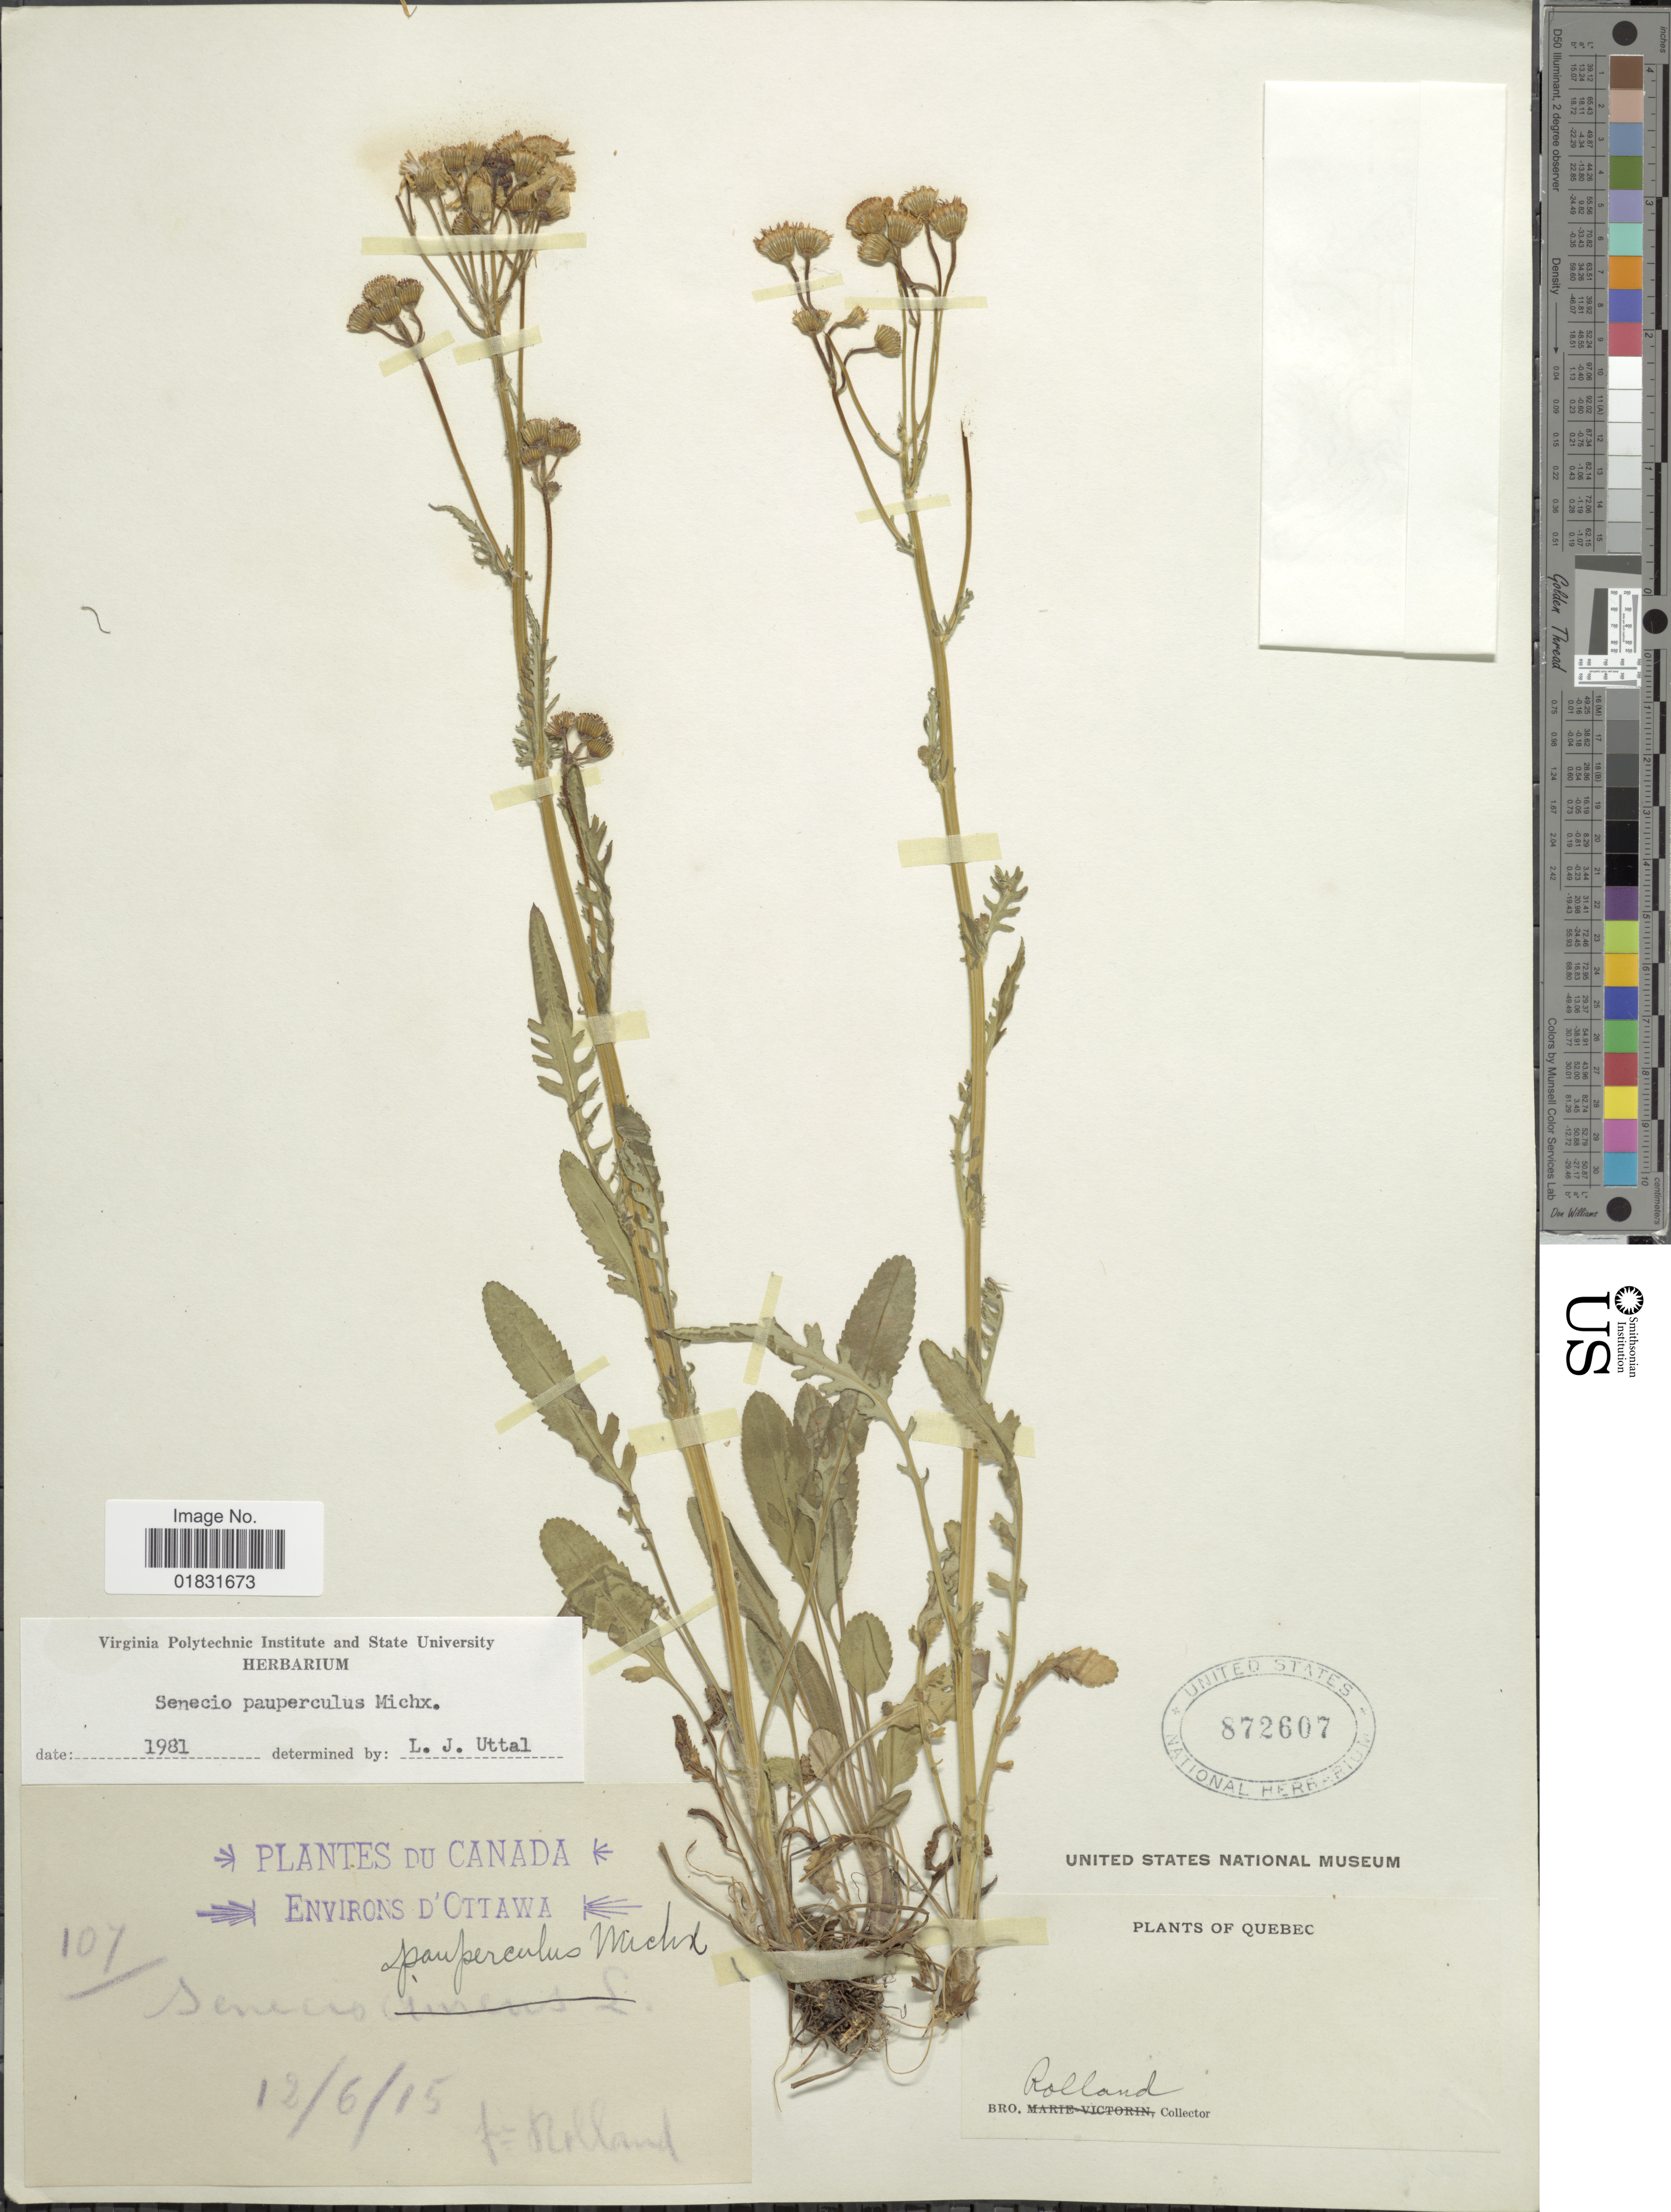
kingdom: Plantae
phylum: Tracheophyta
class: Magnoliopsida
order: Asterales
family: Asteraceae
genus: Packera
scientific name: Packera paupercula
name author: (Michx.) Á. Löve & D. Löve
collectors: -. Rolland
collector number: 107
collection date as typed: Transcribed d/m/y: 12/6/15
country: Canada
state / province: Quebec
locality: Environs d'Ottawa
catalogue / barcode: US 872607